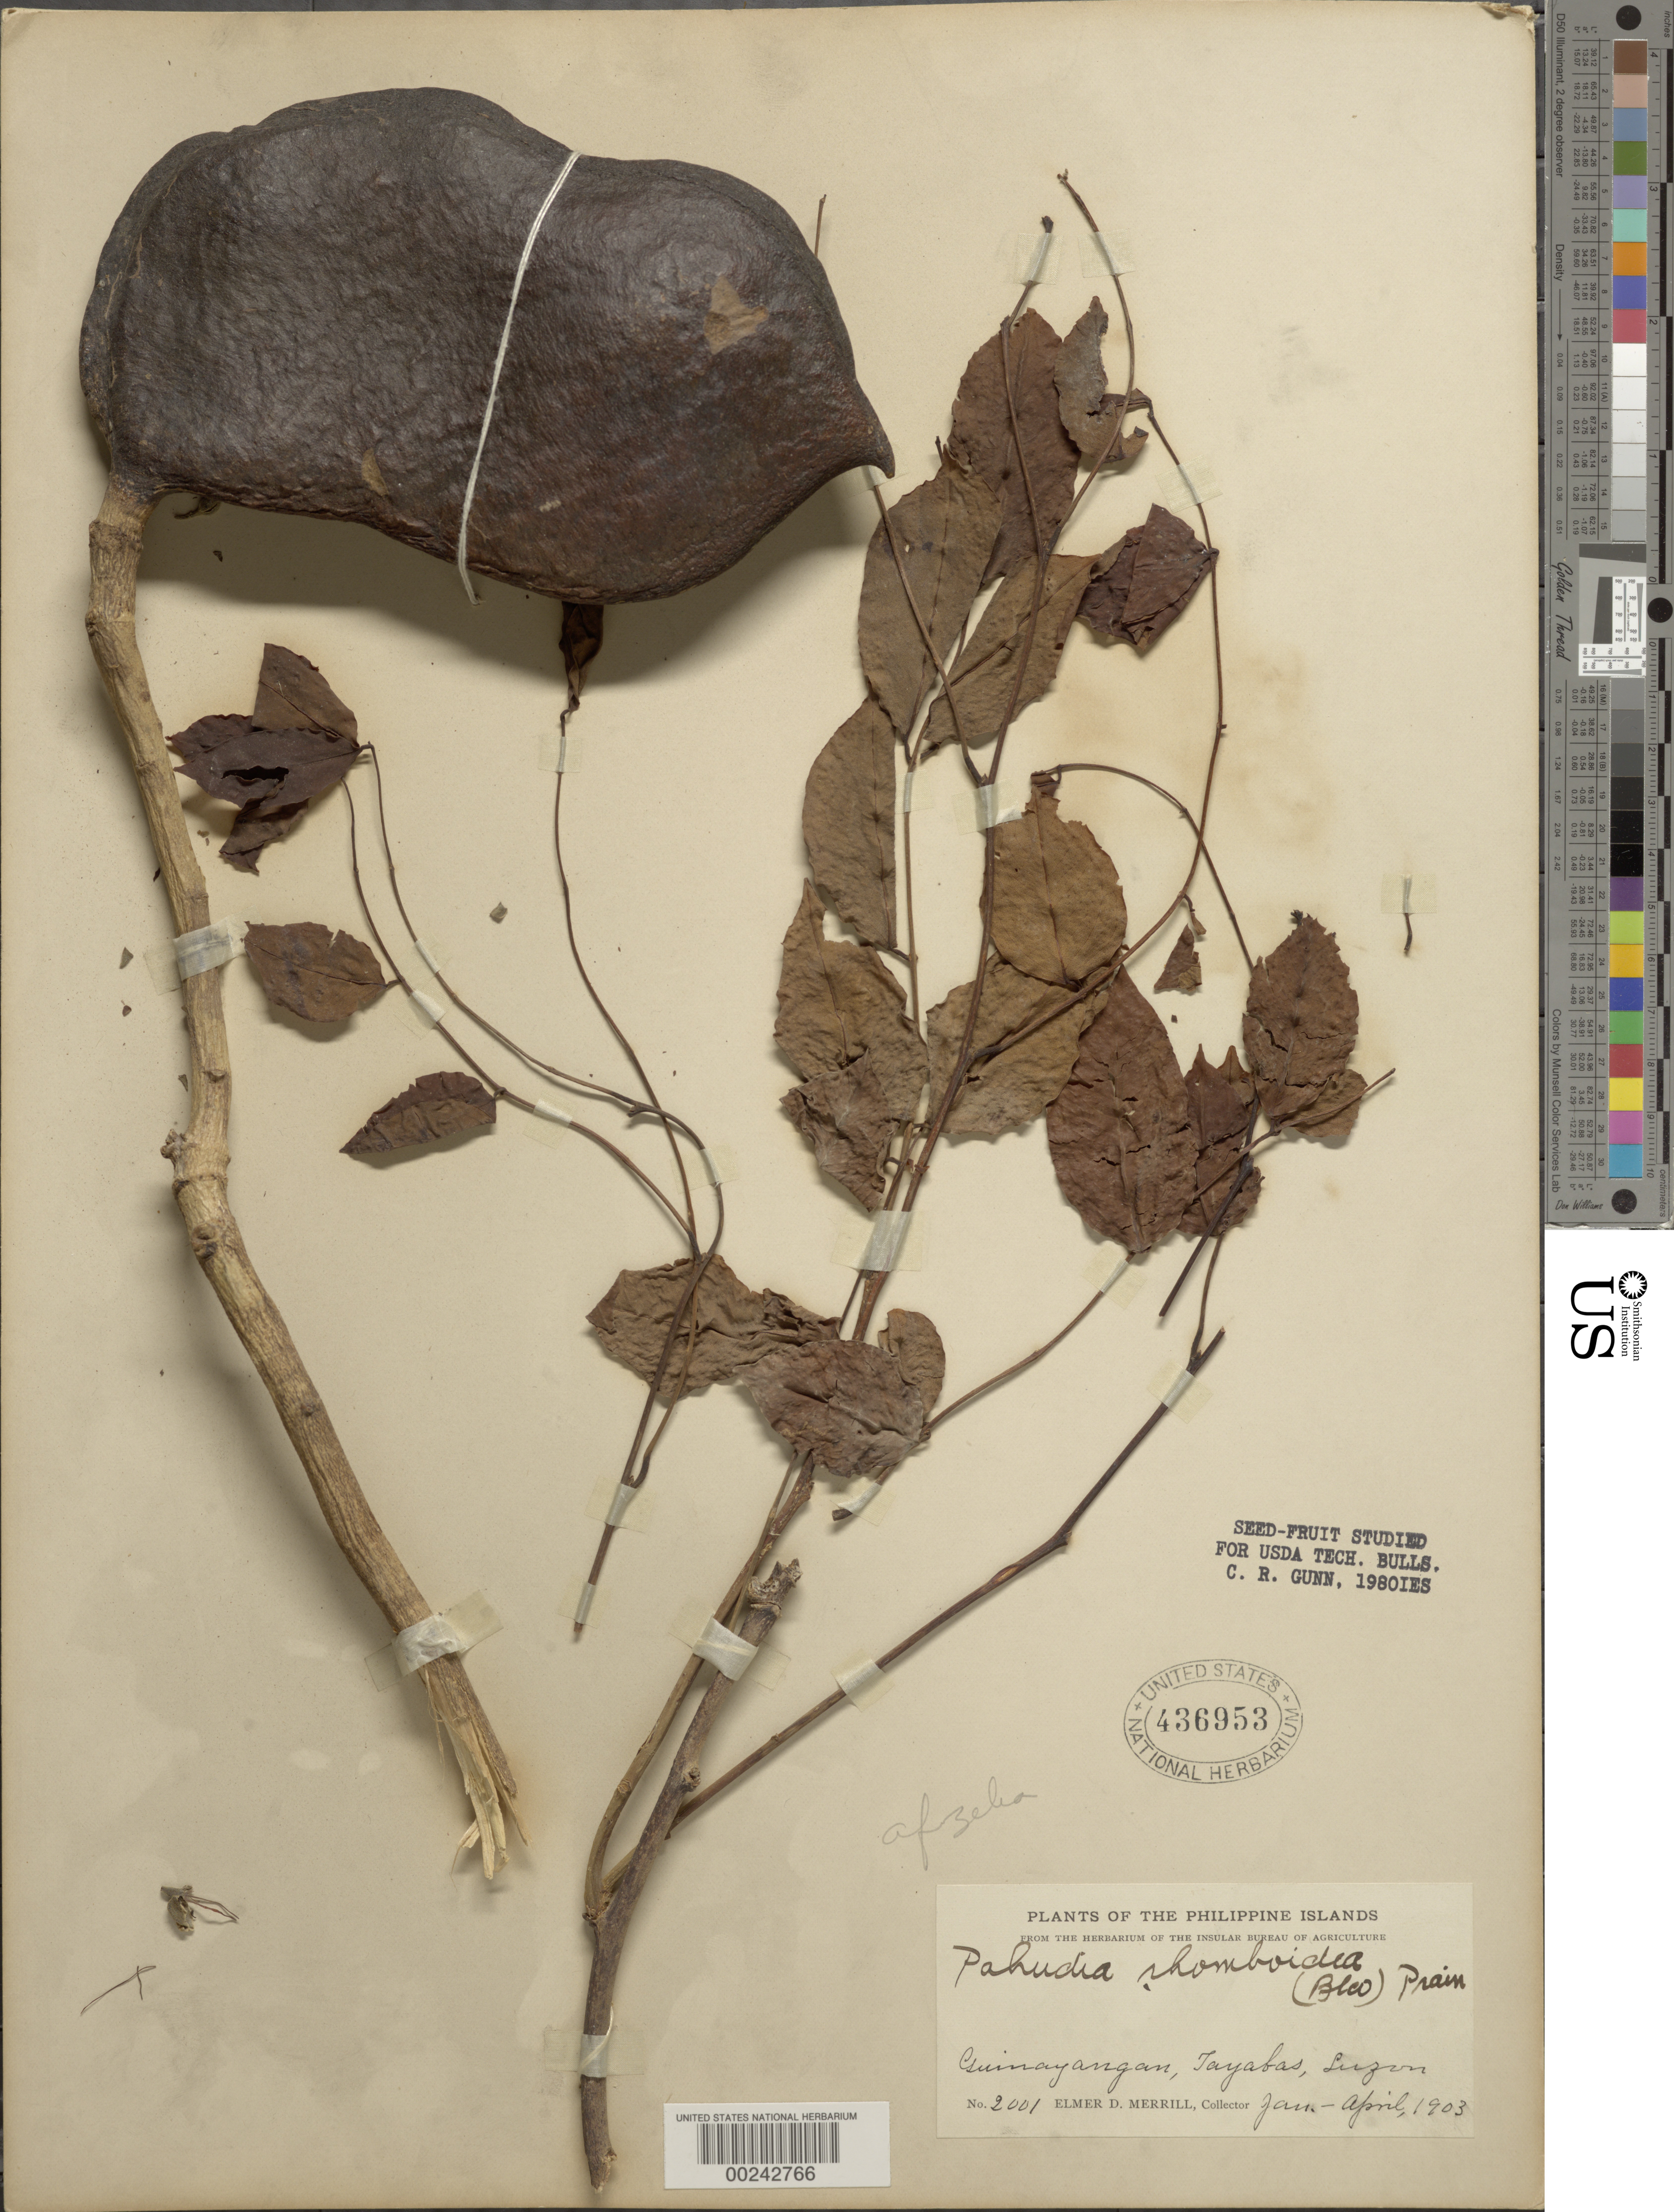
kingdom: Plantae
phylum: Tracheophyta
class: Magnoliopsida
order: Fabales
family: Fabaceae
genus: Afzelia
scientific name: Afzelia rhomboidea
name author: (Blanco) S. Vidal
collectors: E. D. Merrill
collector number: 2001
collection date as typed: Jan 1903 to -- Apr 1903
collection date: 1903-01/1903-04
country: Philippines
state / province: Calabarzon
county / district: Quezon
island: Luzon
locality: Guinayangan, Tayabas Prov. [= Quezon Province]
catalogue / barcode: US 436953